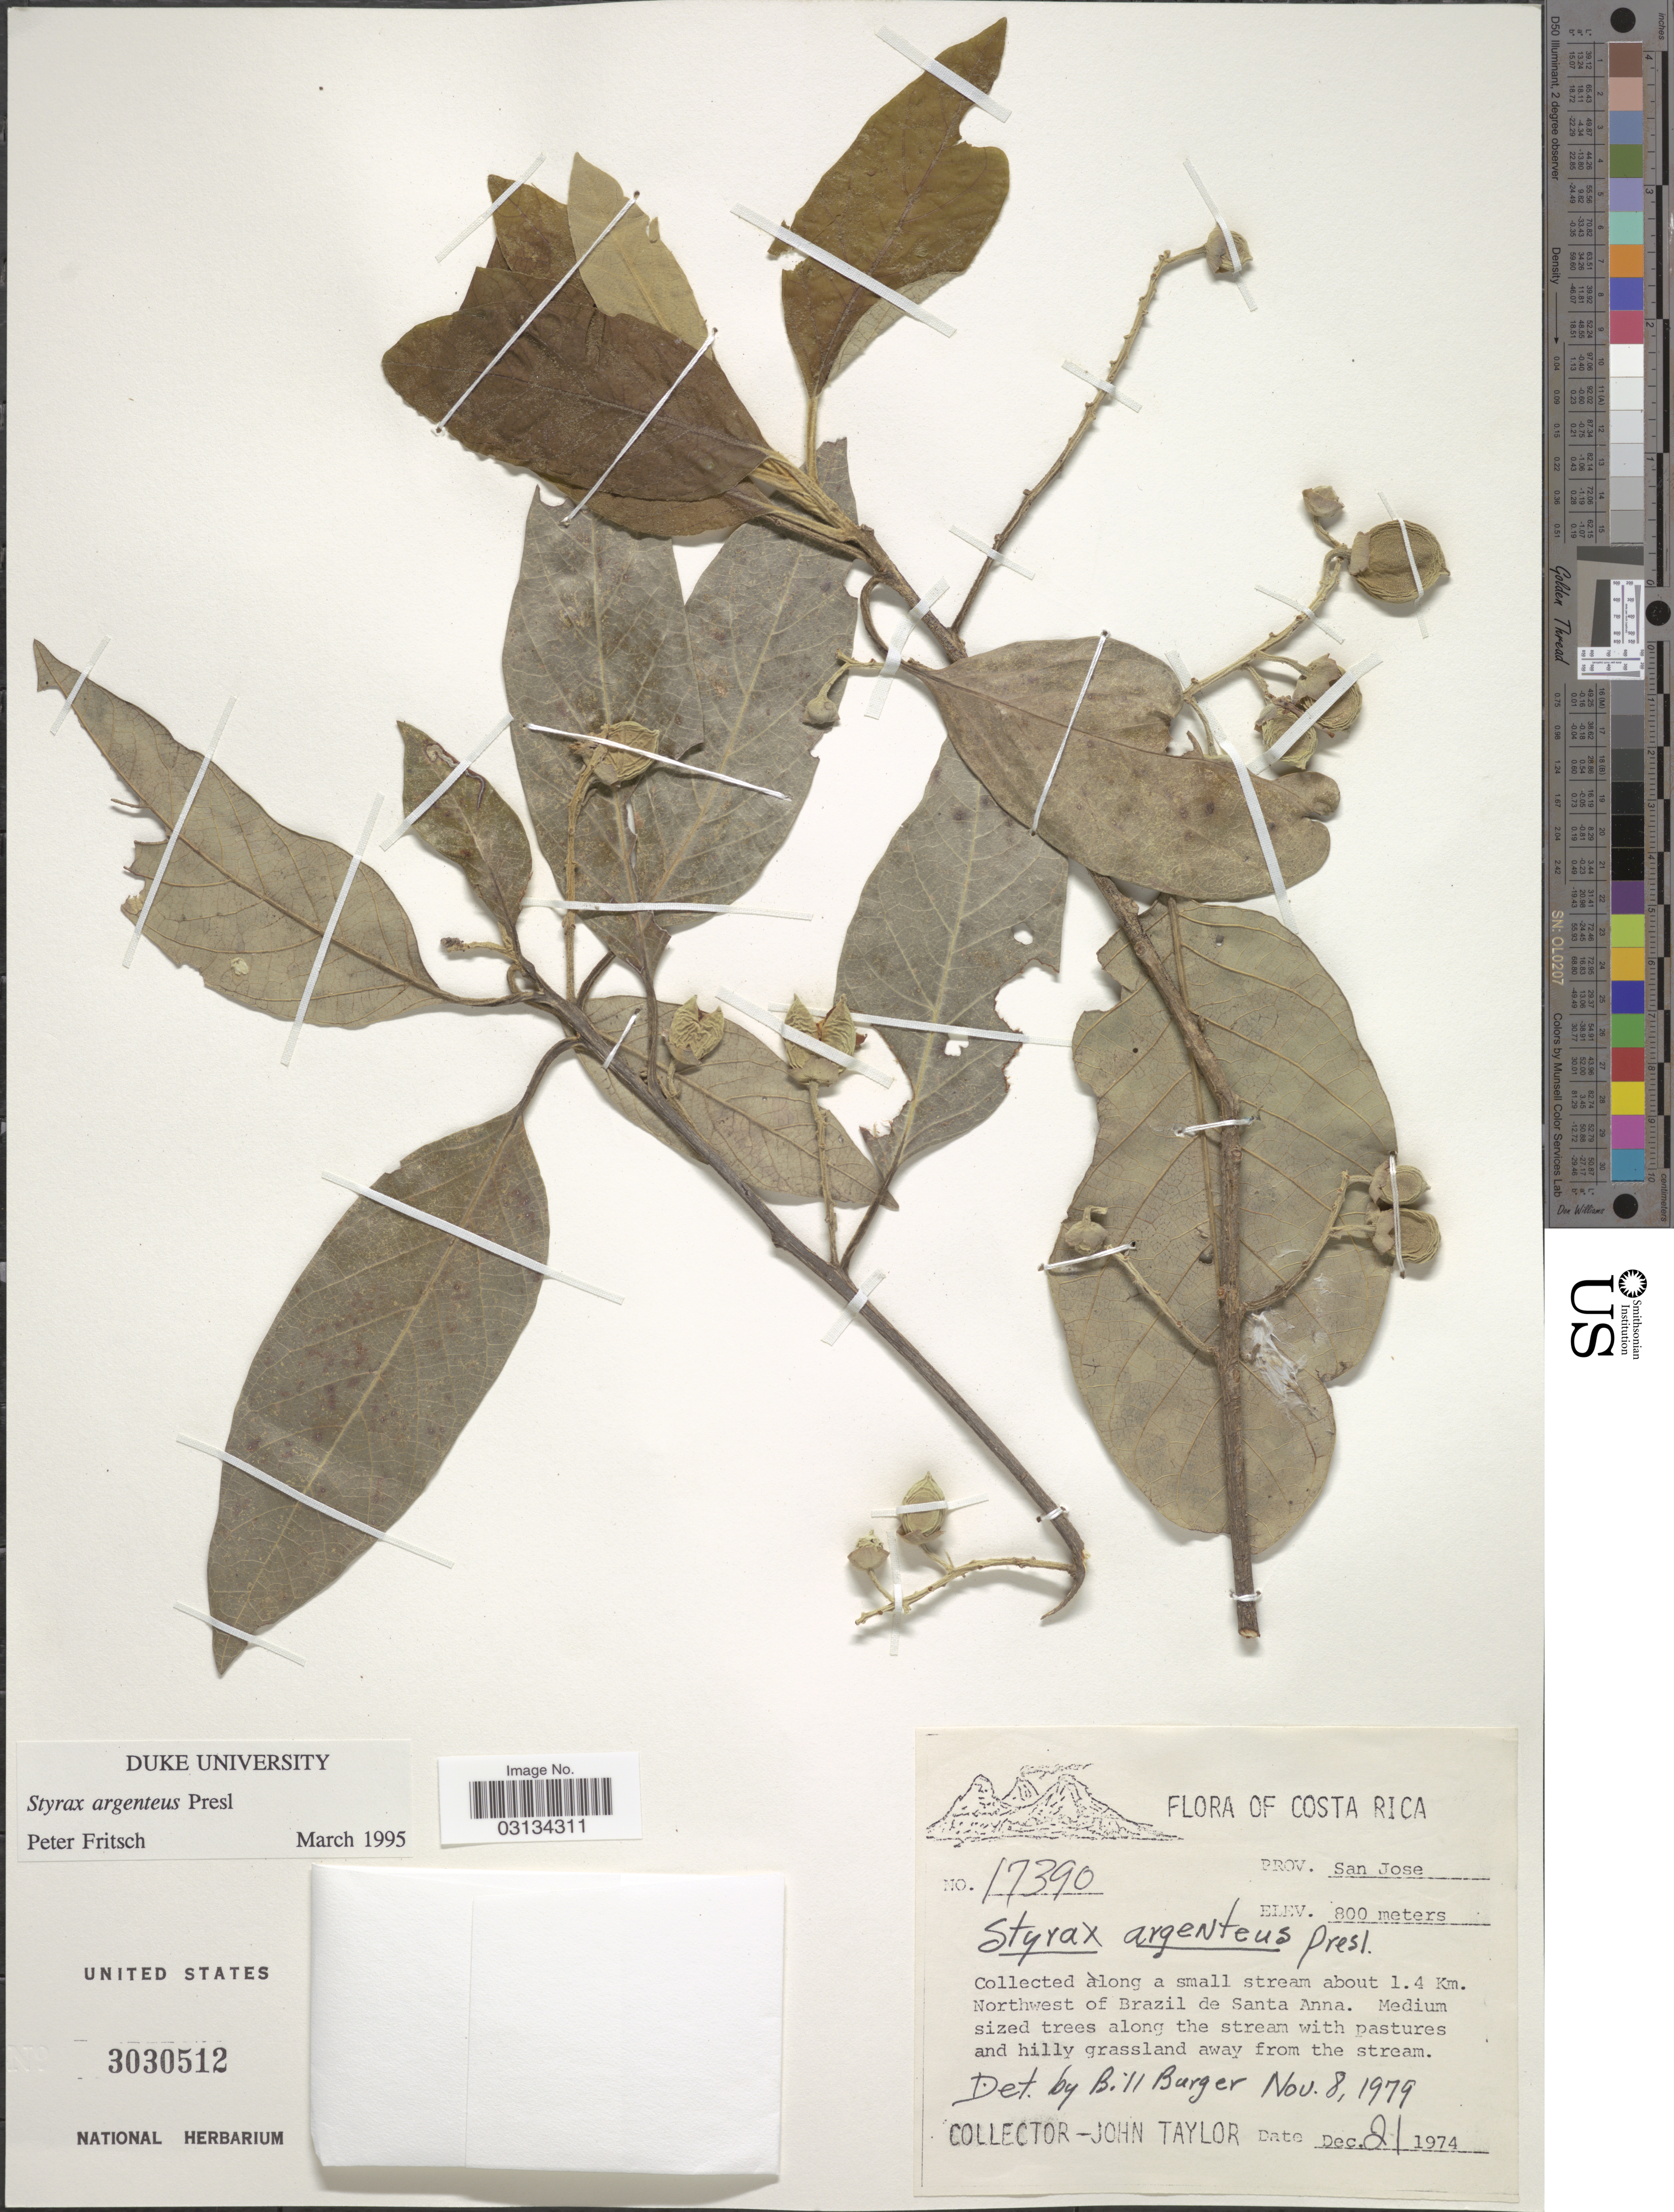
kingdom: Plantae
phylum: Tracheophyta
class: Magnoliopsida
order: Ericales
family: Styracaceae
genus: Styrax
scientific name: Styrax argenteus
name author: C. Presl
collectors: J. Taylor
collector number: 17390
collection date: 1974-12-21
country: Costa Rica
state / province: San José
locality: Prov. San Jose. Along a small stream about 1.4 Km. Northwest of Brazil de Santa Anna.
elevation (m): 800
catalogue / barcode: US 3030512